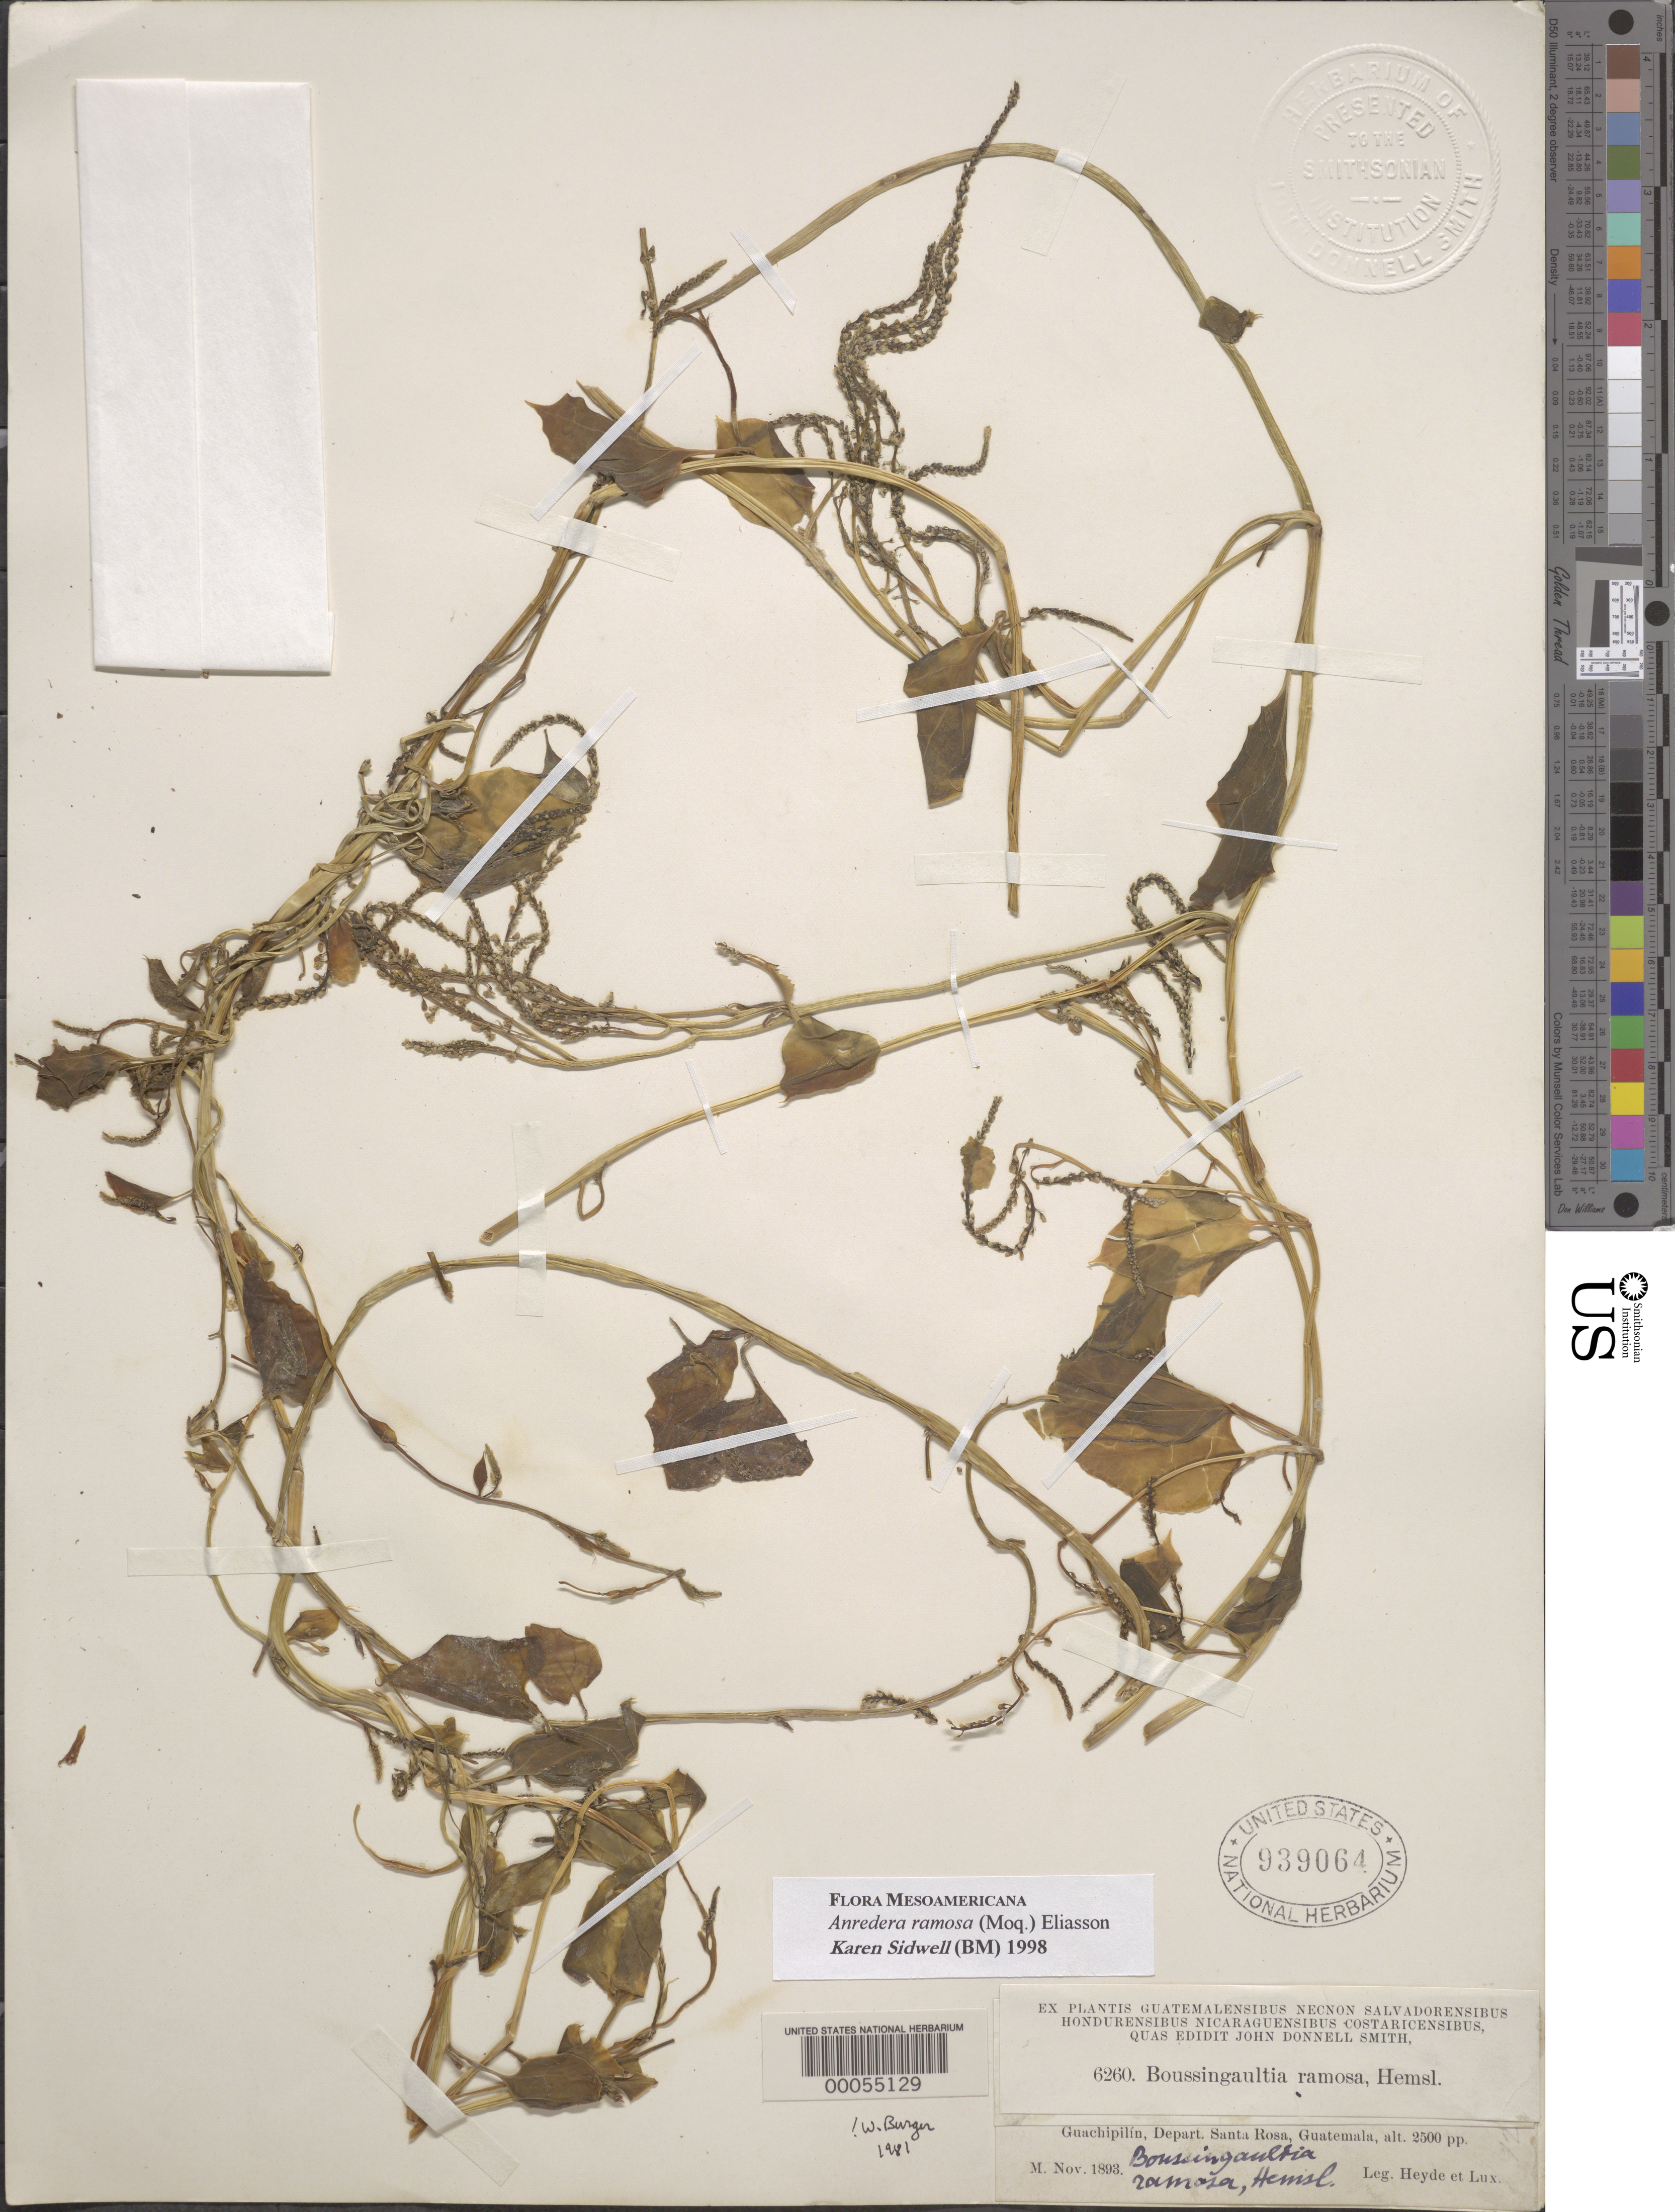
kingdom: Plantae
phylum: Tracheophyta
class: Magnoliopsida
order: Caryophyllales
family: Basellaceae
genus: Anredera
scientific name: Anredera ramosa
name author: (Moq.) Eliasson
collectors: E. T. Heyde & E. Lux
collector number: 6260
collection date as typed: Nov 1893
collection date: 1893-11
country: Guatemala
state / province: Santa Rosa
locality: Guachipilin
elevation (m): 762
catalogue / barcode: US 939064